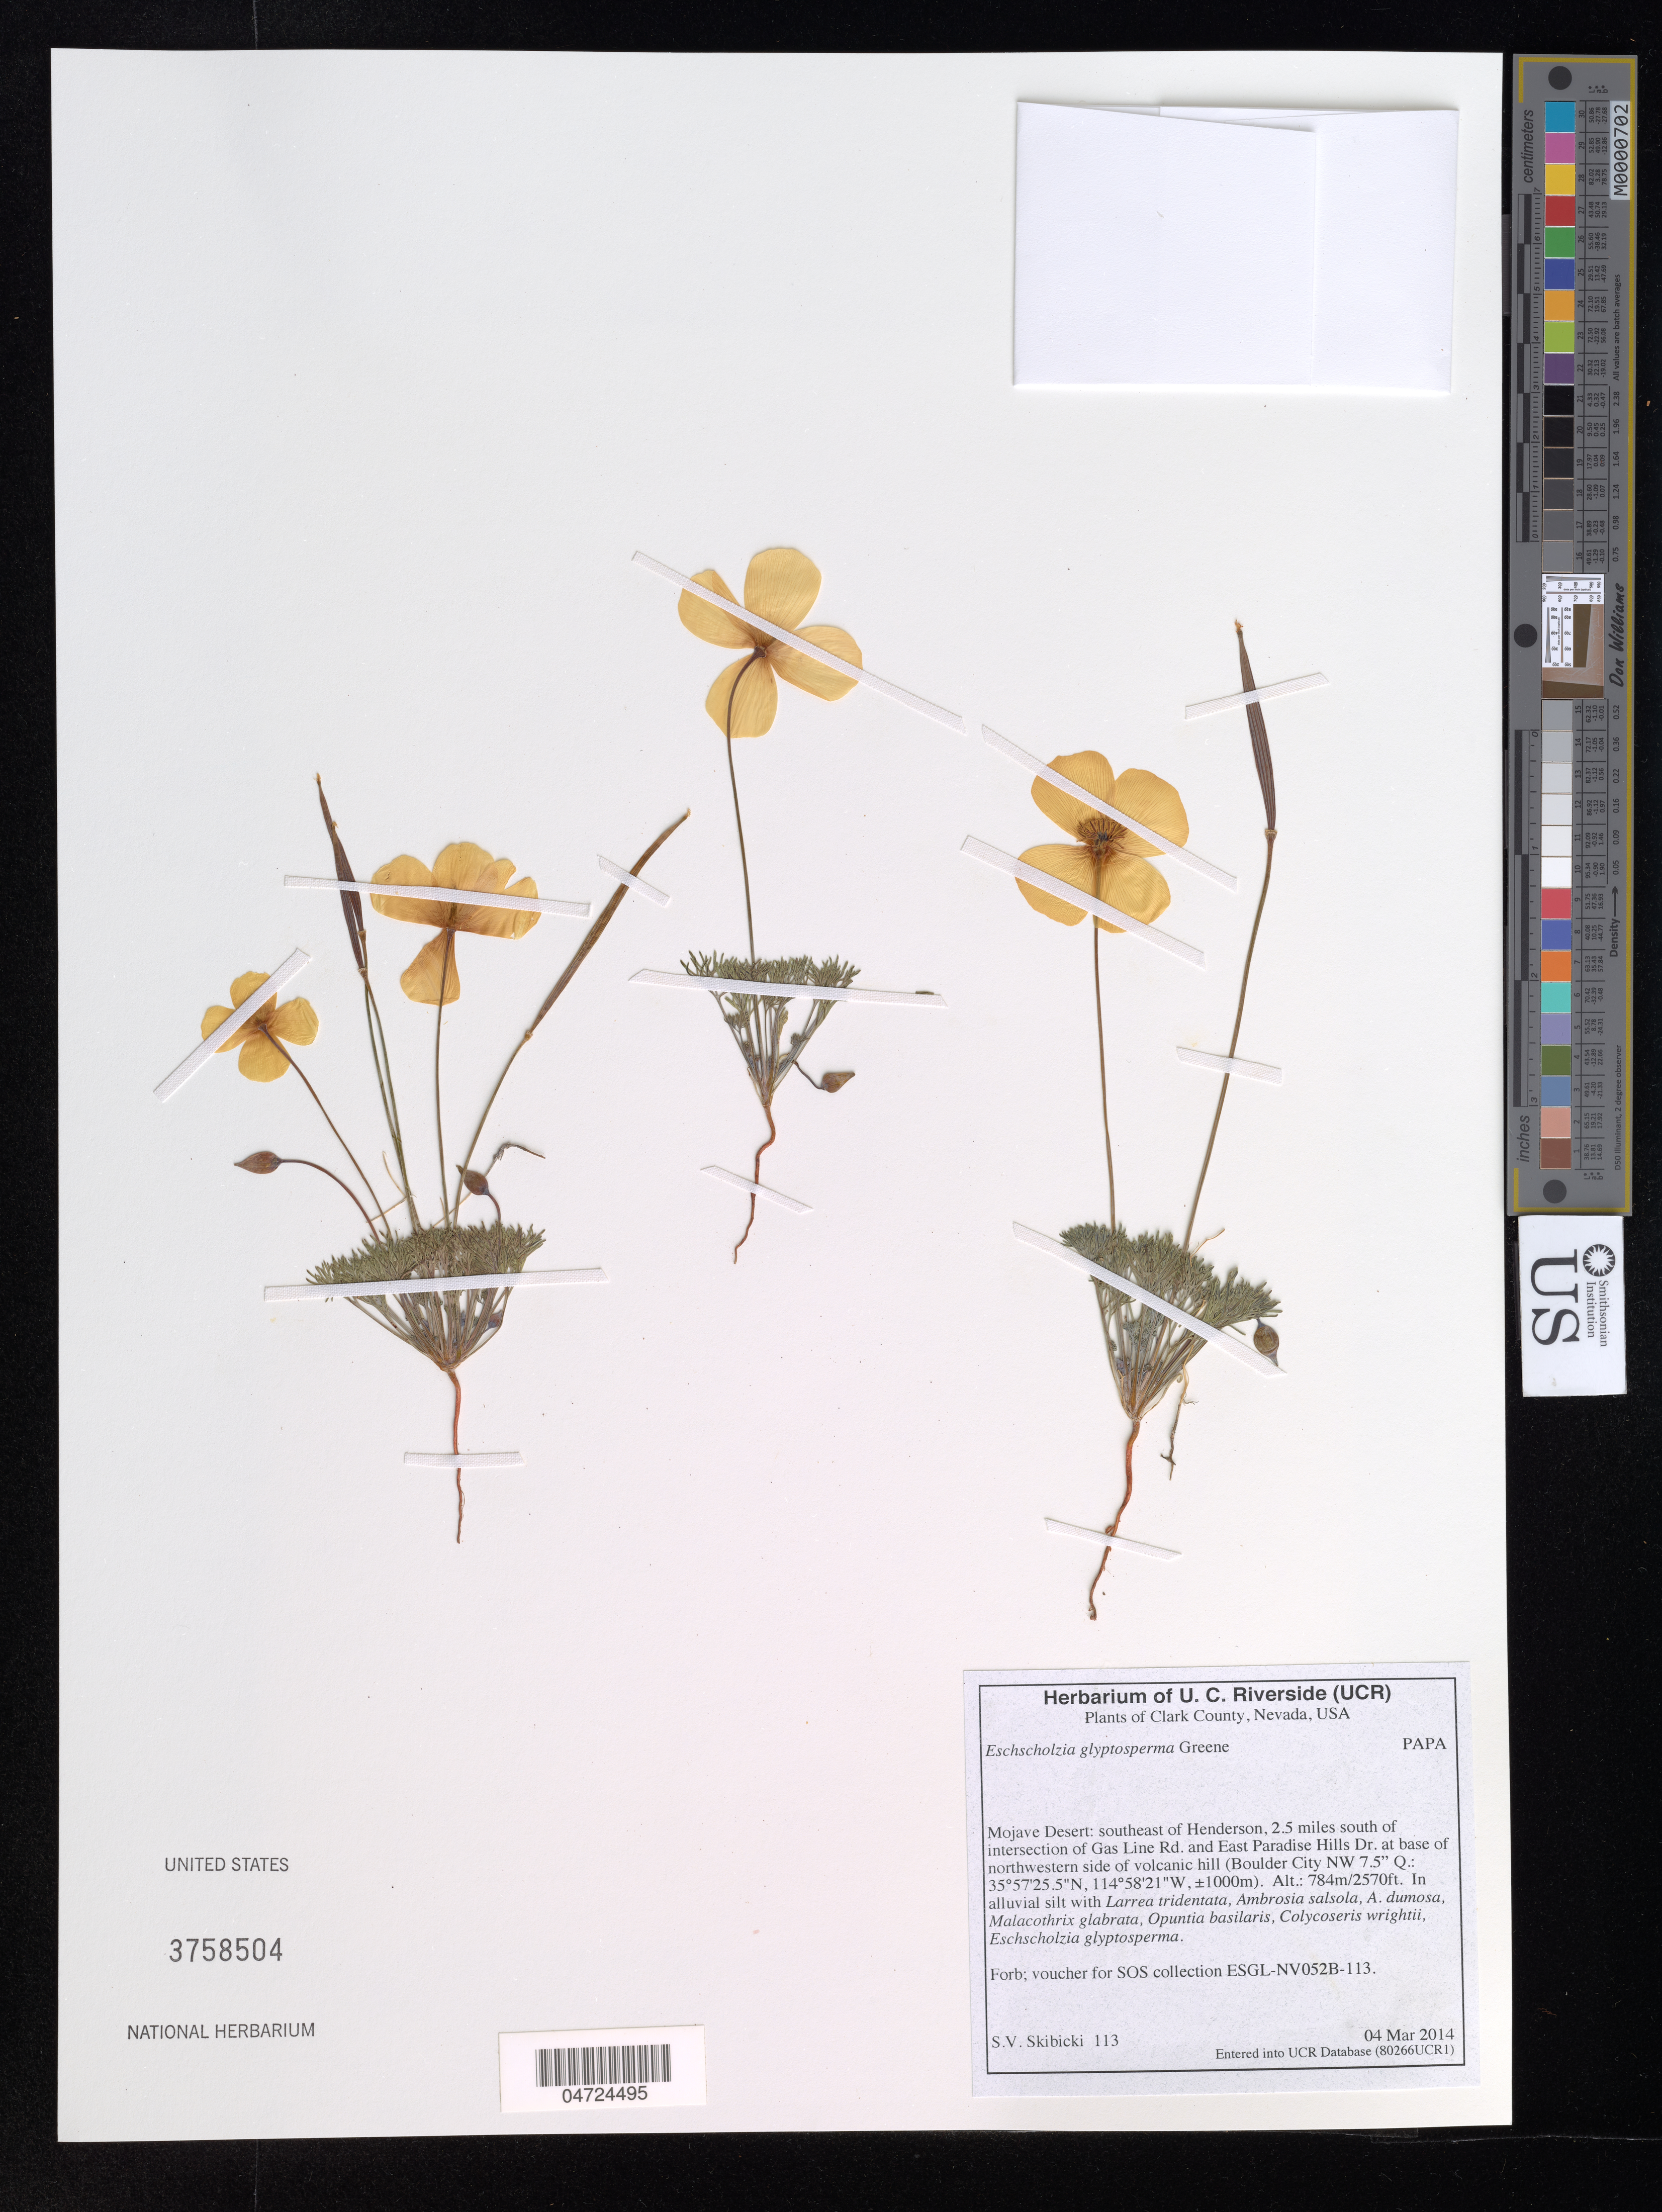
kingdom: Plantae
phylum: Tracheophyta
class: Magnoliopsida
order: Ranunculales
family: Papaveraceae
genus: Eschscholzia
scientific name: Eschscholzia glyptosperma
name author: Greene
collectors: S. Skibicki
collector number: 113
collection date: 2014-03-04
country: United States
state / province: Nevada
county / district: Clark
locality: Clark County. Mojave Desert: southeast of Henderson, 2.5 miles south of intersection of Gas Line Rd. and East Paradise Hills Dr. at base of northwestern side of volcanic hill (Boulder City NW 7.5" Q.).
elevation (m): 784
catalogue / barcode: US 3758504